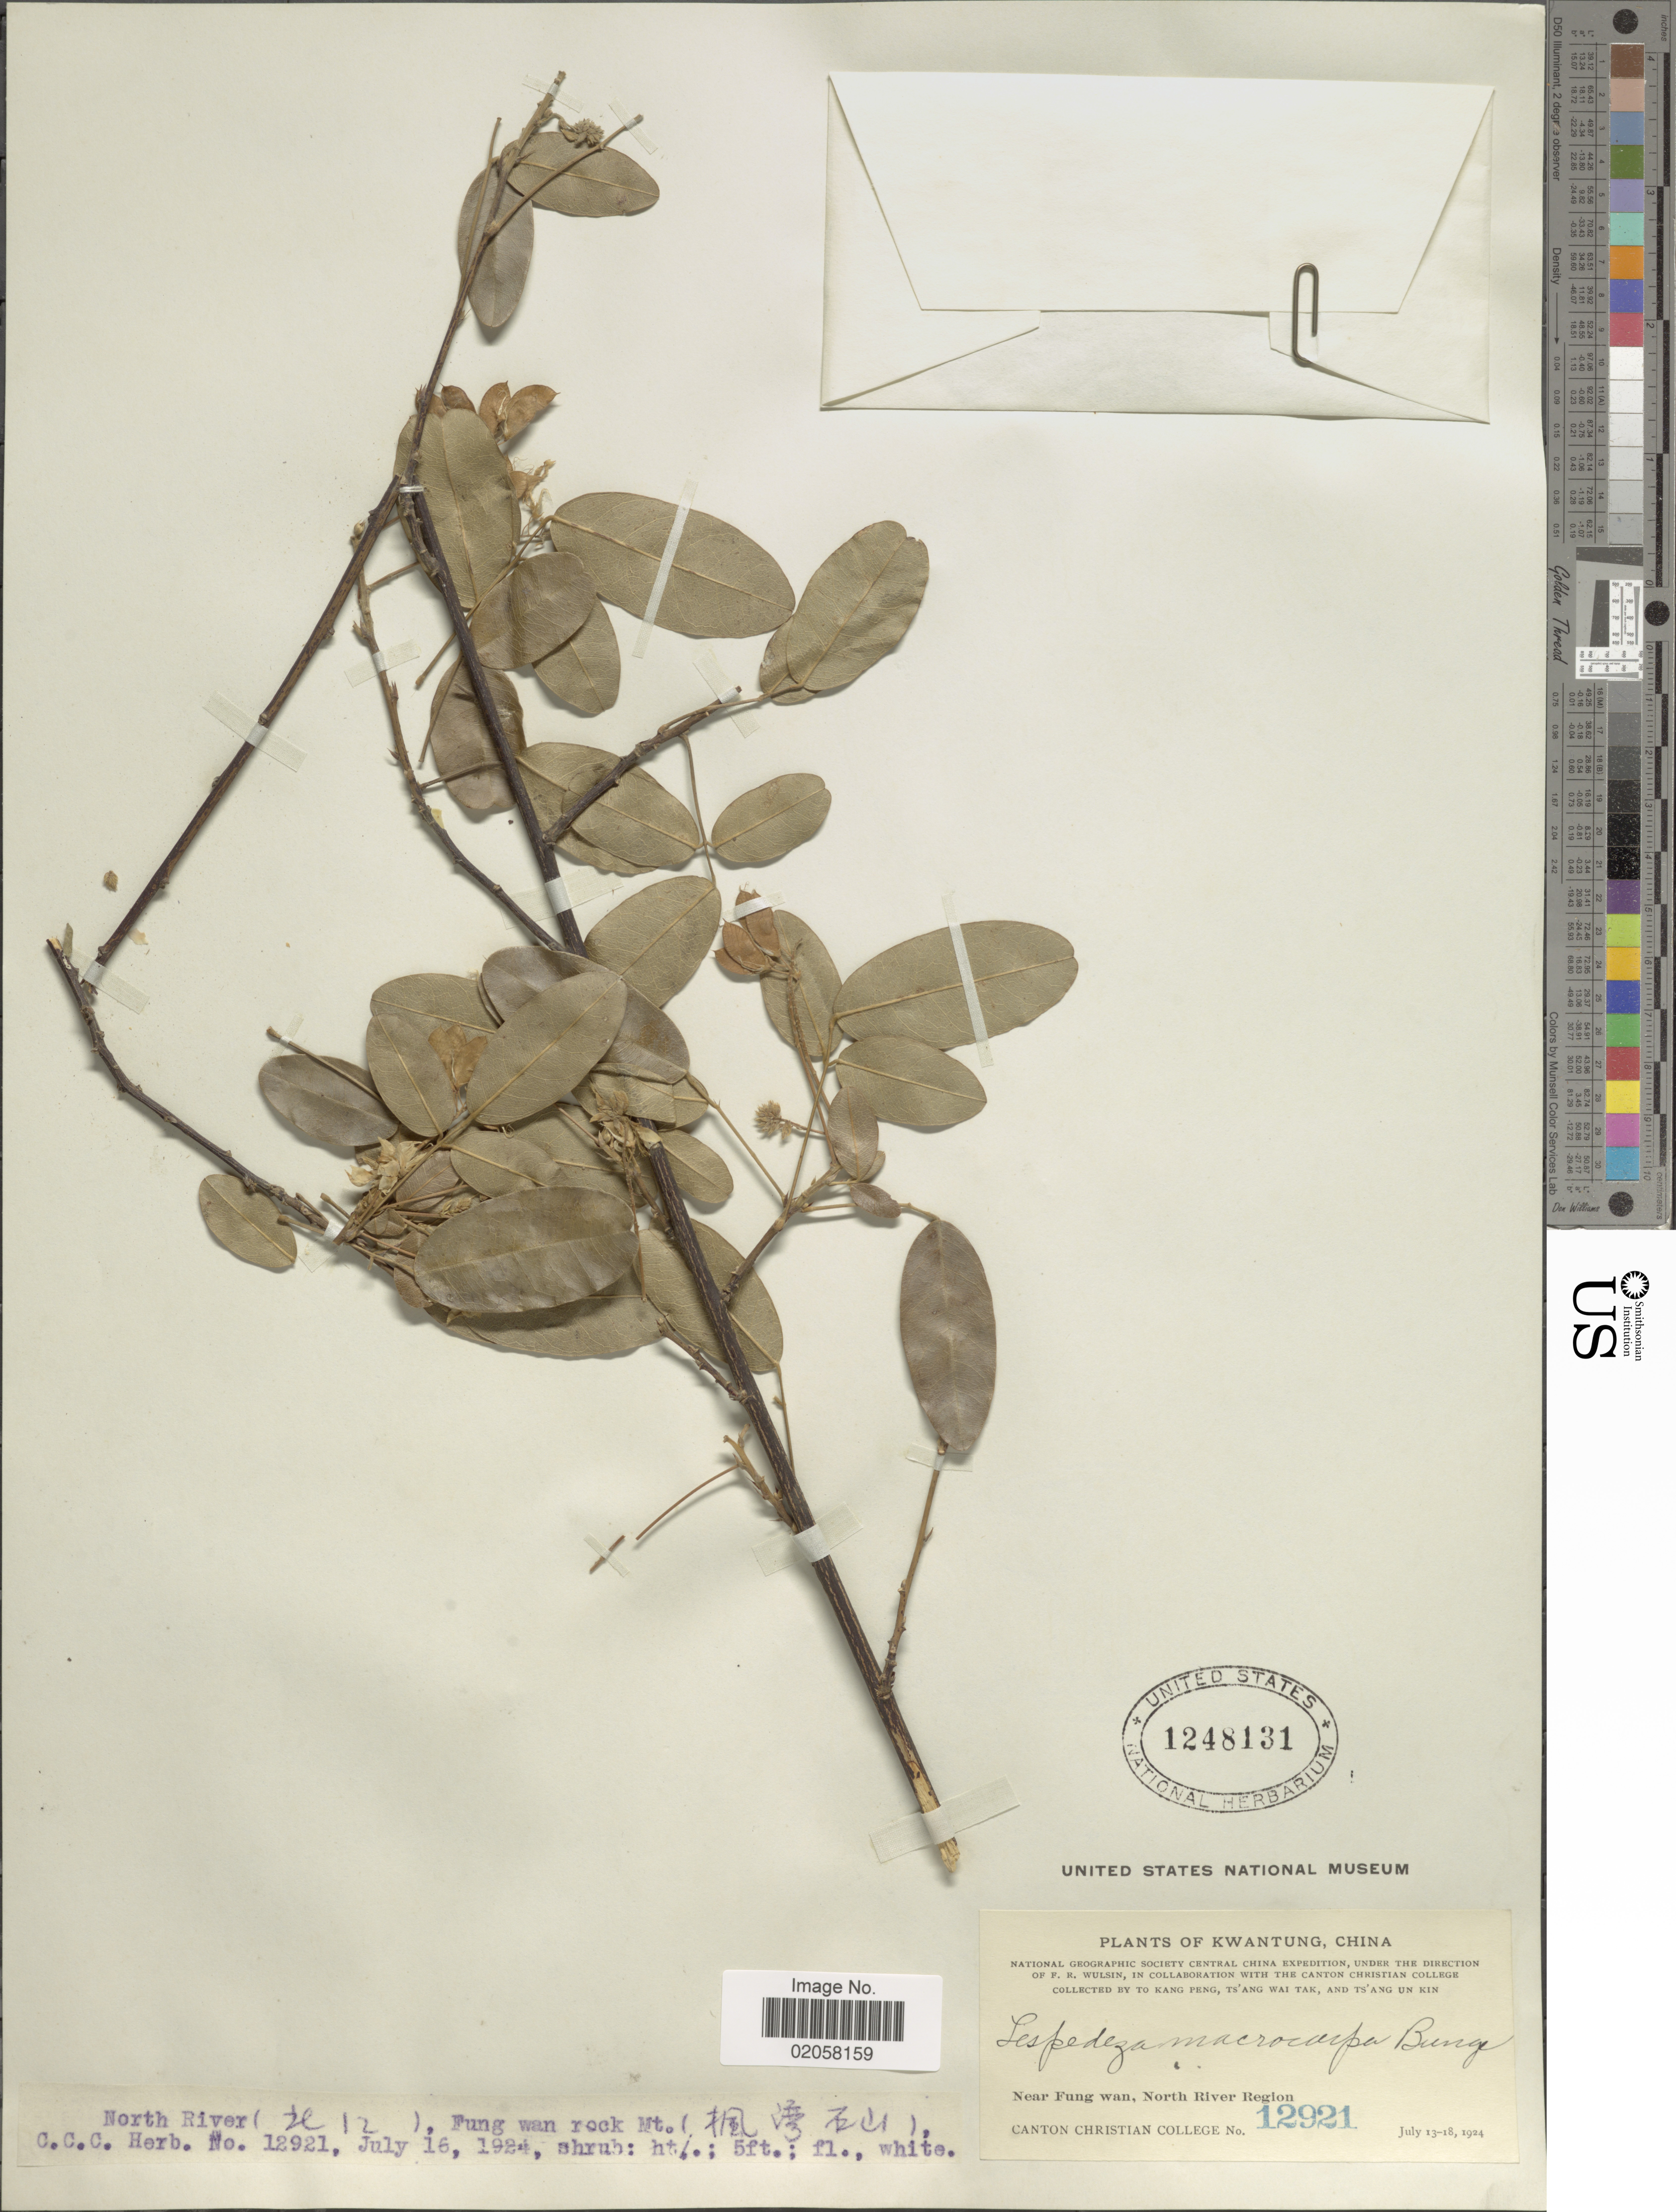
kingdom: Plantae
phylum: Tracheophyta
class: Magnoliopsida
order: Fabales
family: Fabaceae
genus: Campylotropis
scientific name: Campylotropis macrocarpa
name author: H. Ohashi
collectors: T. K. Peng, T. Tak & T. Kin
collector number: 12921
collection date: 1924-07-13/1924-07-18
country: China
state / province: Guangdong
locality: Kwangtung, Near Fung wan, North River Region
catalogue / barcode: US 1248131